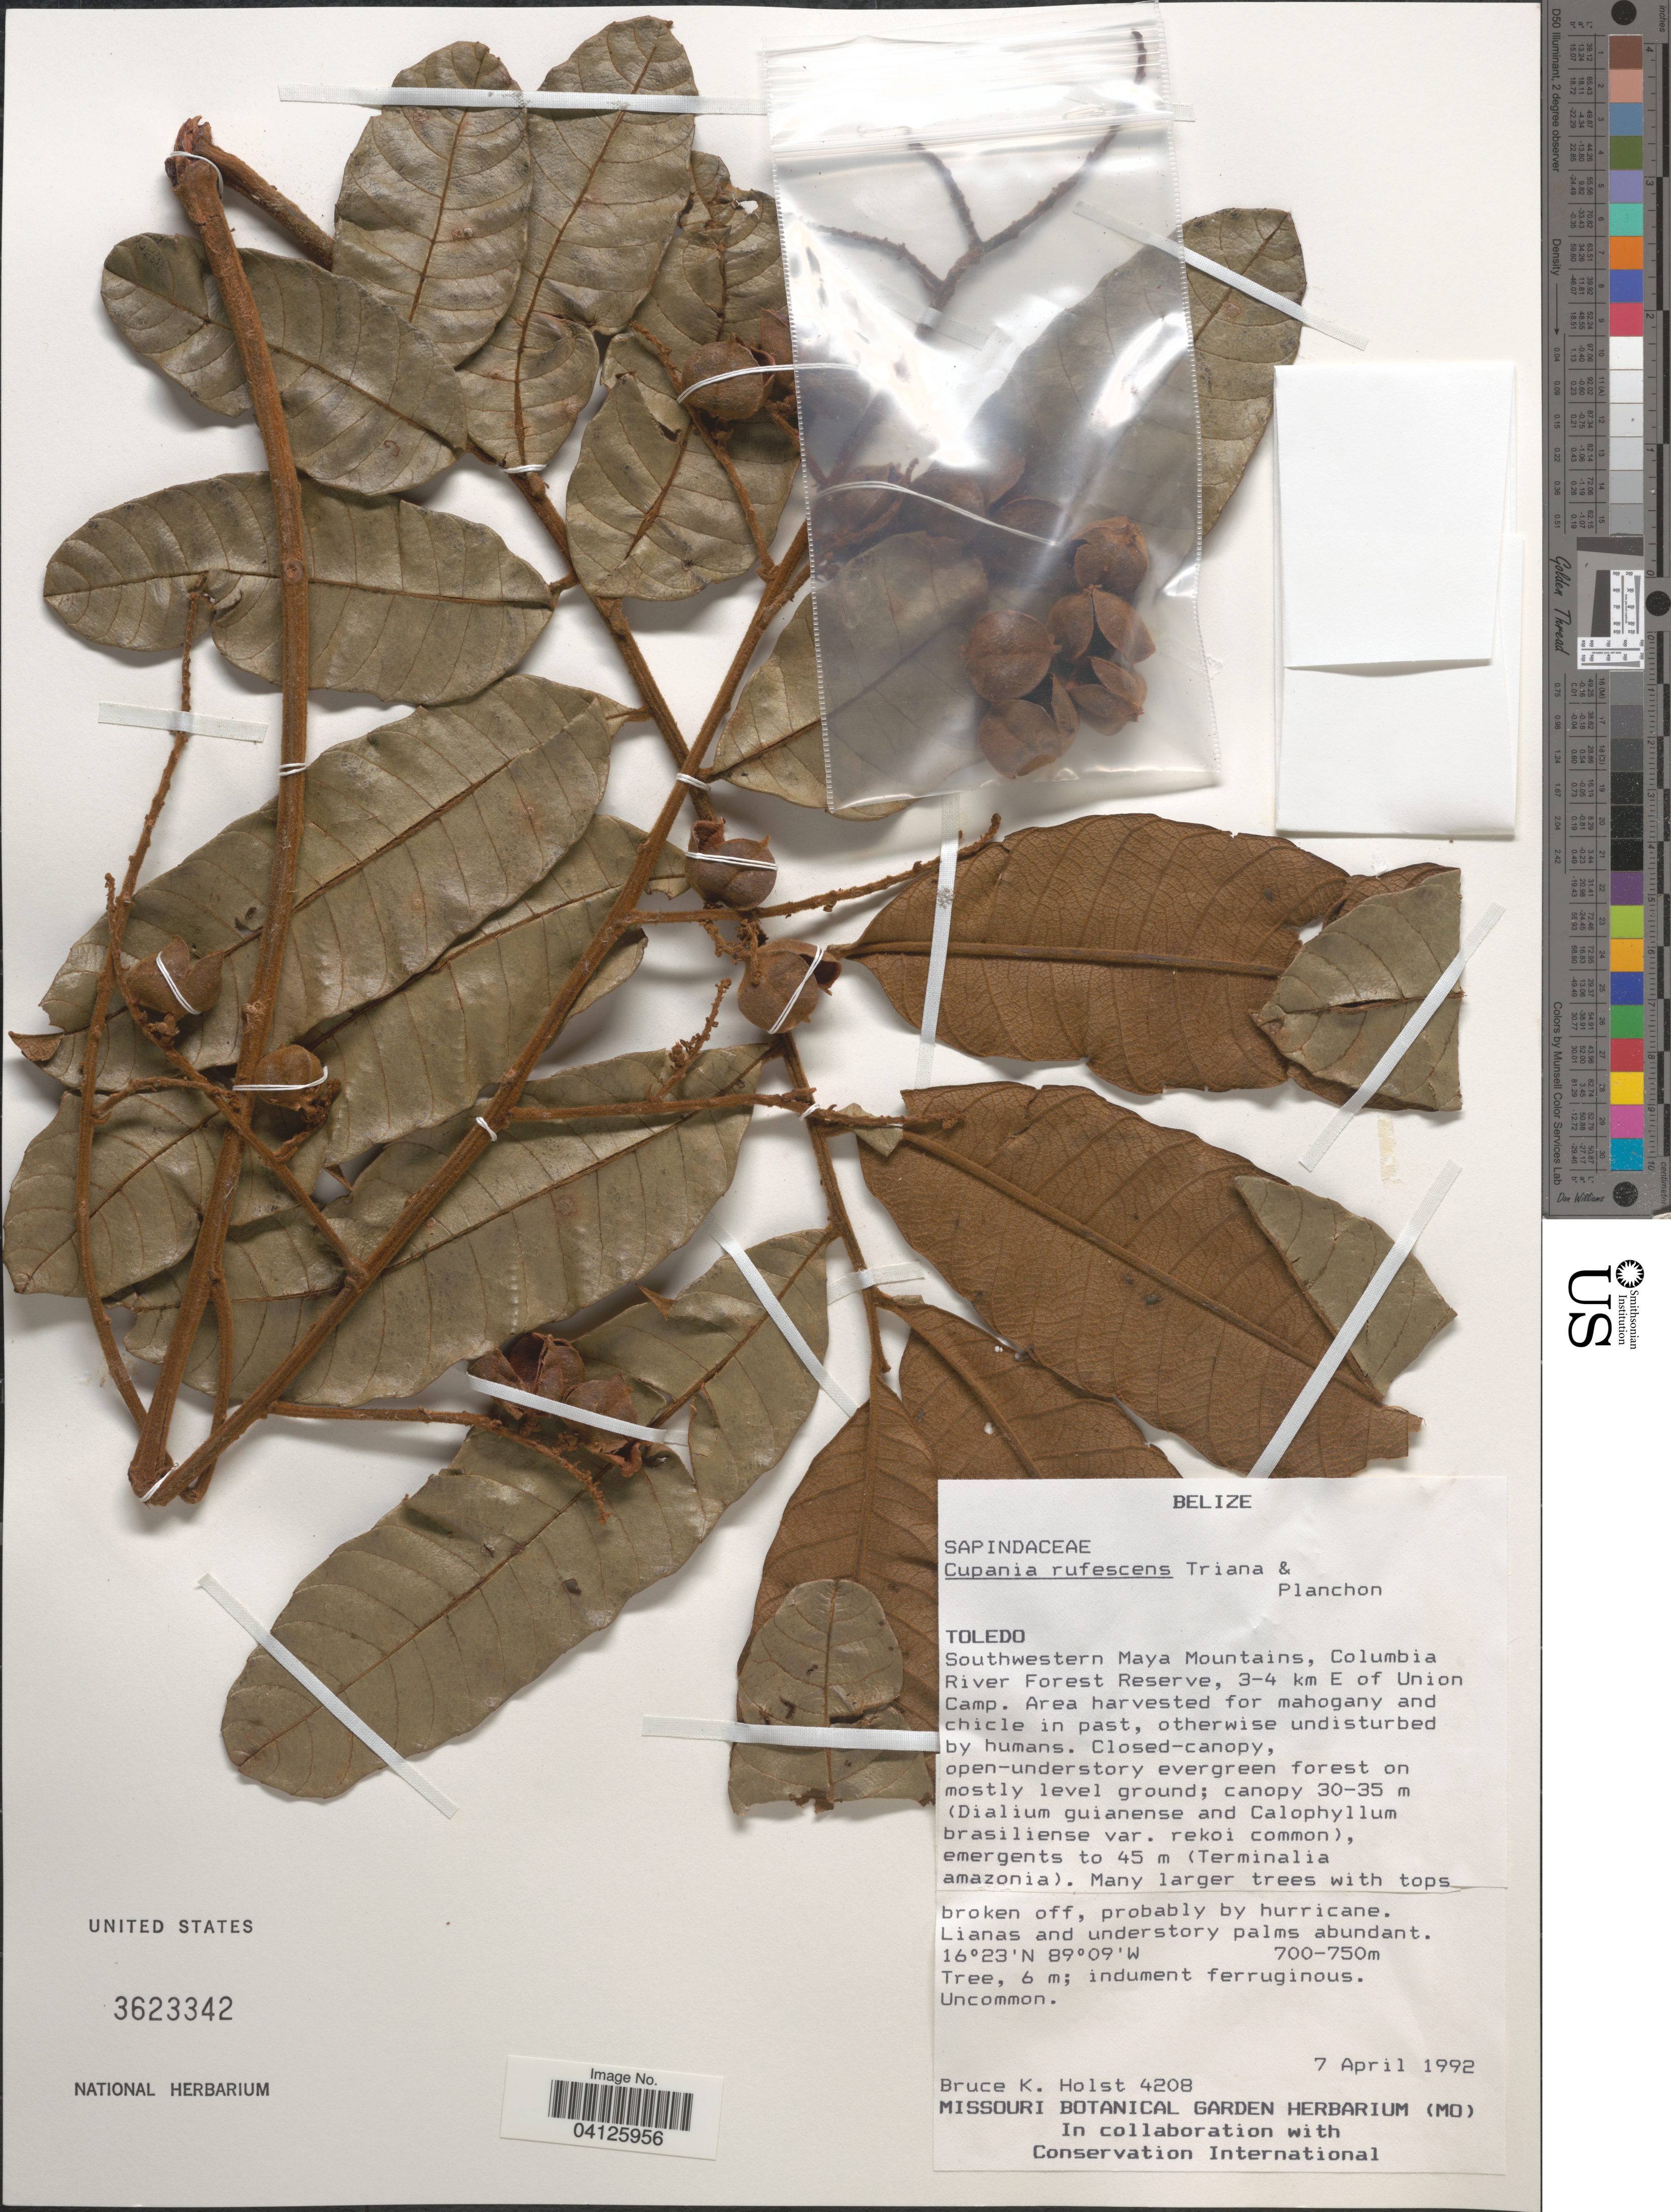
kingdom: Plantae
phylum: Tracheophyta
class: Magnoliopsida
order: Sapindales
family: Sapindaceae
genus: Cupania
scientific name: Cupania spectabilis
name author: Radlk.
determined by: Acevedo-Rodriguez, P., (US), Smithsonian Institution - National Museum of Natural History (UNITED STATES)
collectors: B. Holst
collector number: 4208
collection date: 1992-04-07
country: Belize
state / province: Toledo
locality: Southwestern Maya Mountains, Columbia River Forest Reserve, 3-4 km E of Union Camp.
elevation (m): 700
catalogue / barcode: US 3623342